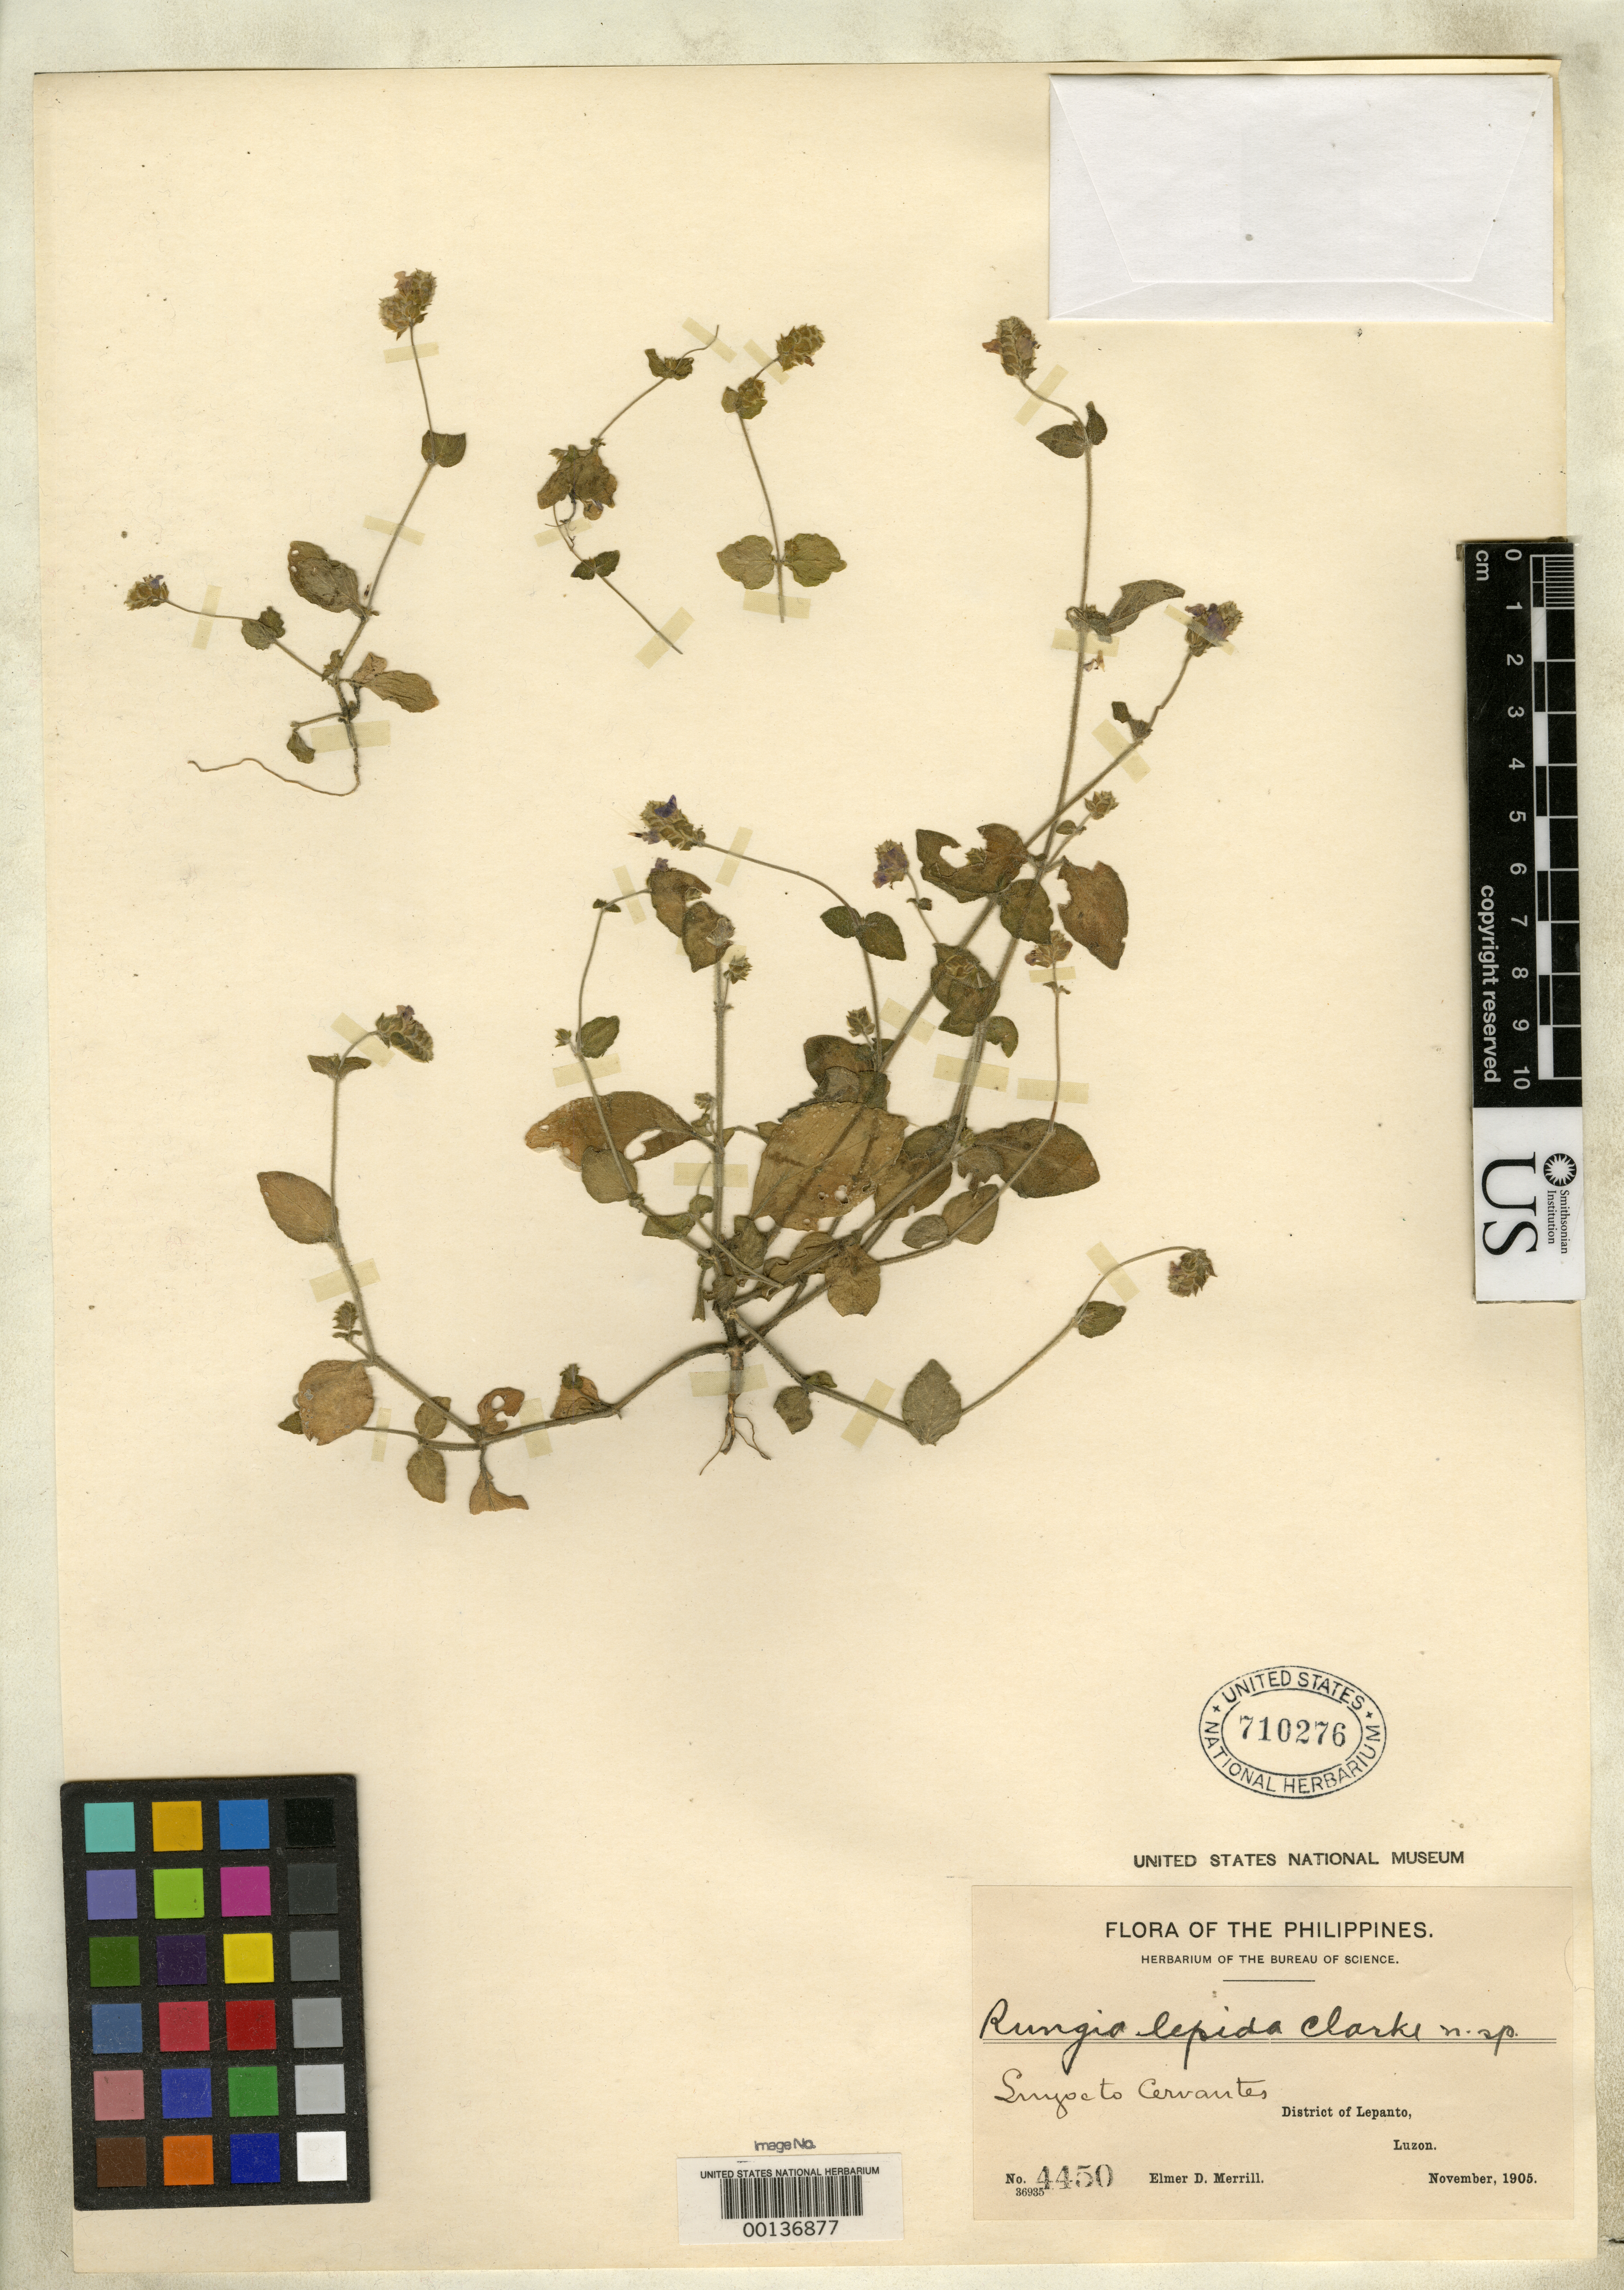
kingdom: Plantae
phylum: Tracheophyta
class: Magnoliopsida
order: Lamiales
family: Acanthaceae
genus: Rungia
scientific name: Rungia lepida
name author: C.B. Clarke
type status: Isotype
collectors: E. D. Merrill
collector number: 4450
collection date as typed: Nov 1905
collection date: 1905-11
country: Philippines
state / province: Cordillera (Administrative Region)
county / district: Mountain province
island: Luzon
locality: Lepanto Dist.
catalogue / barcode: US 710276